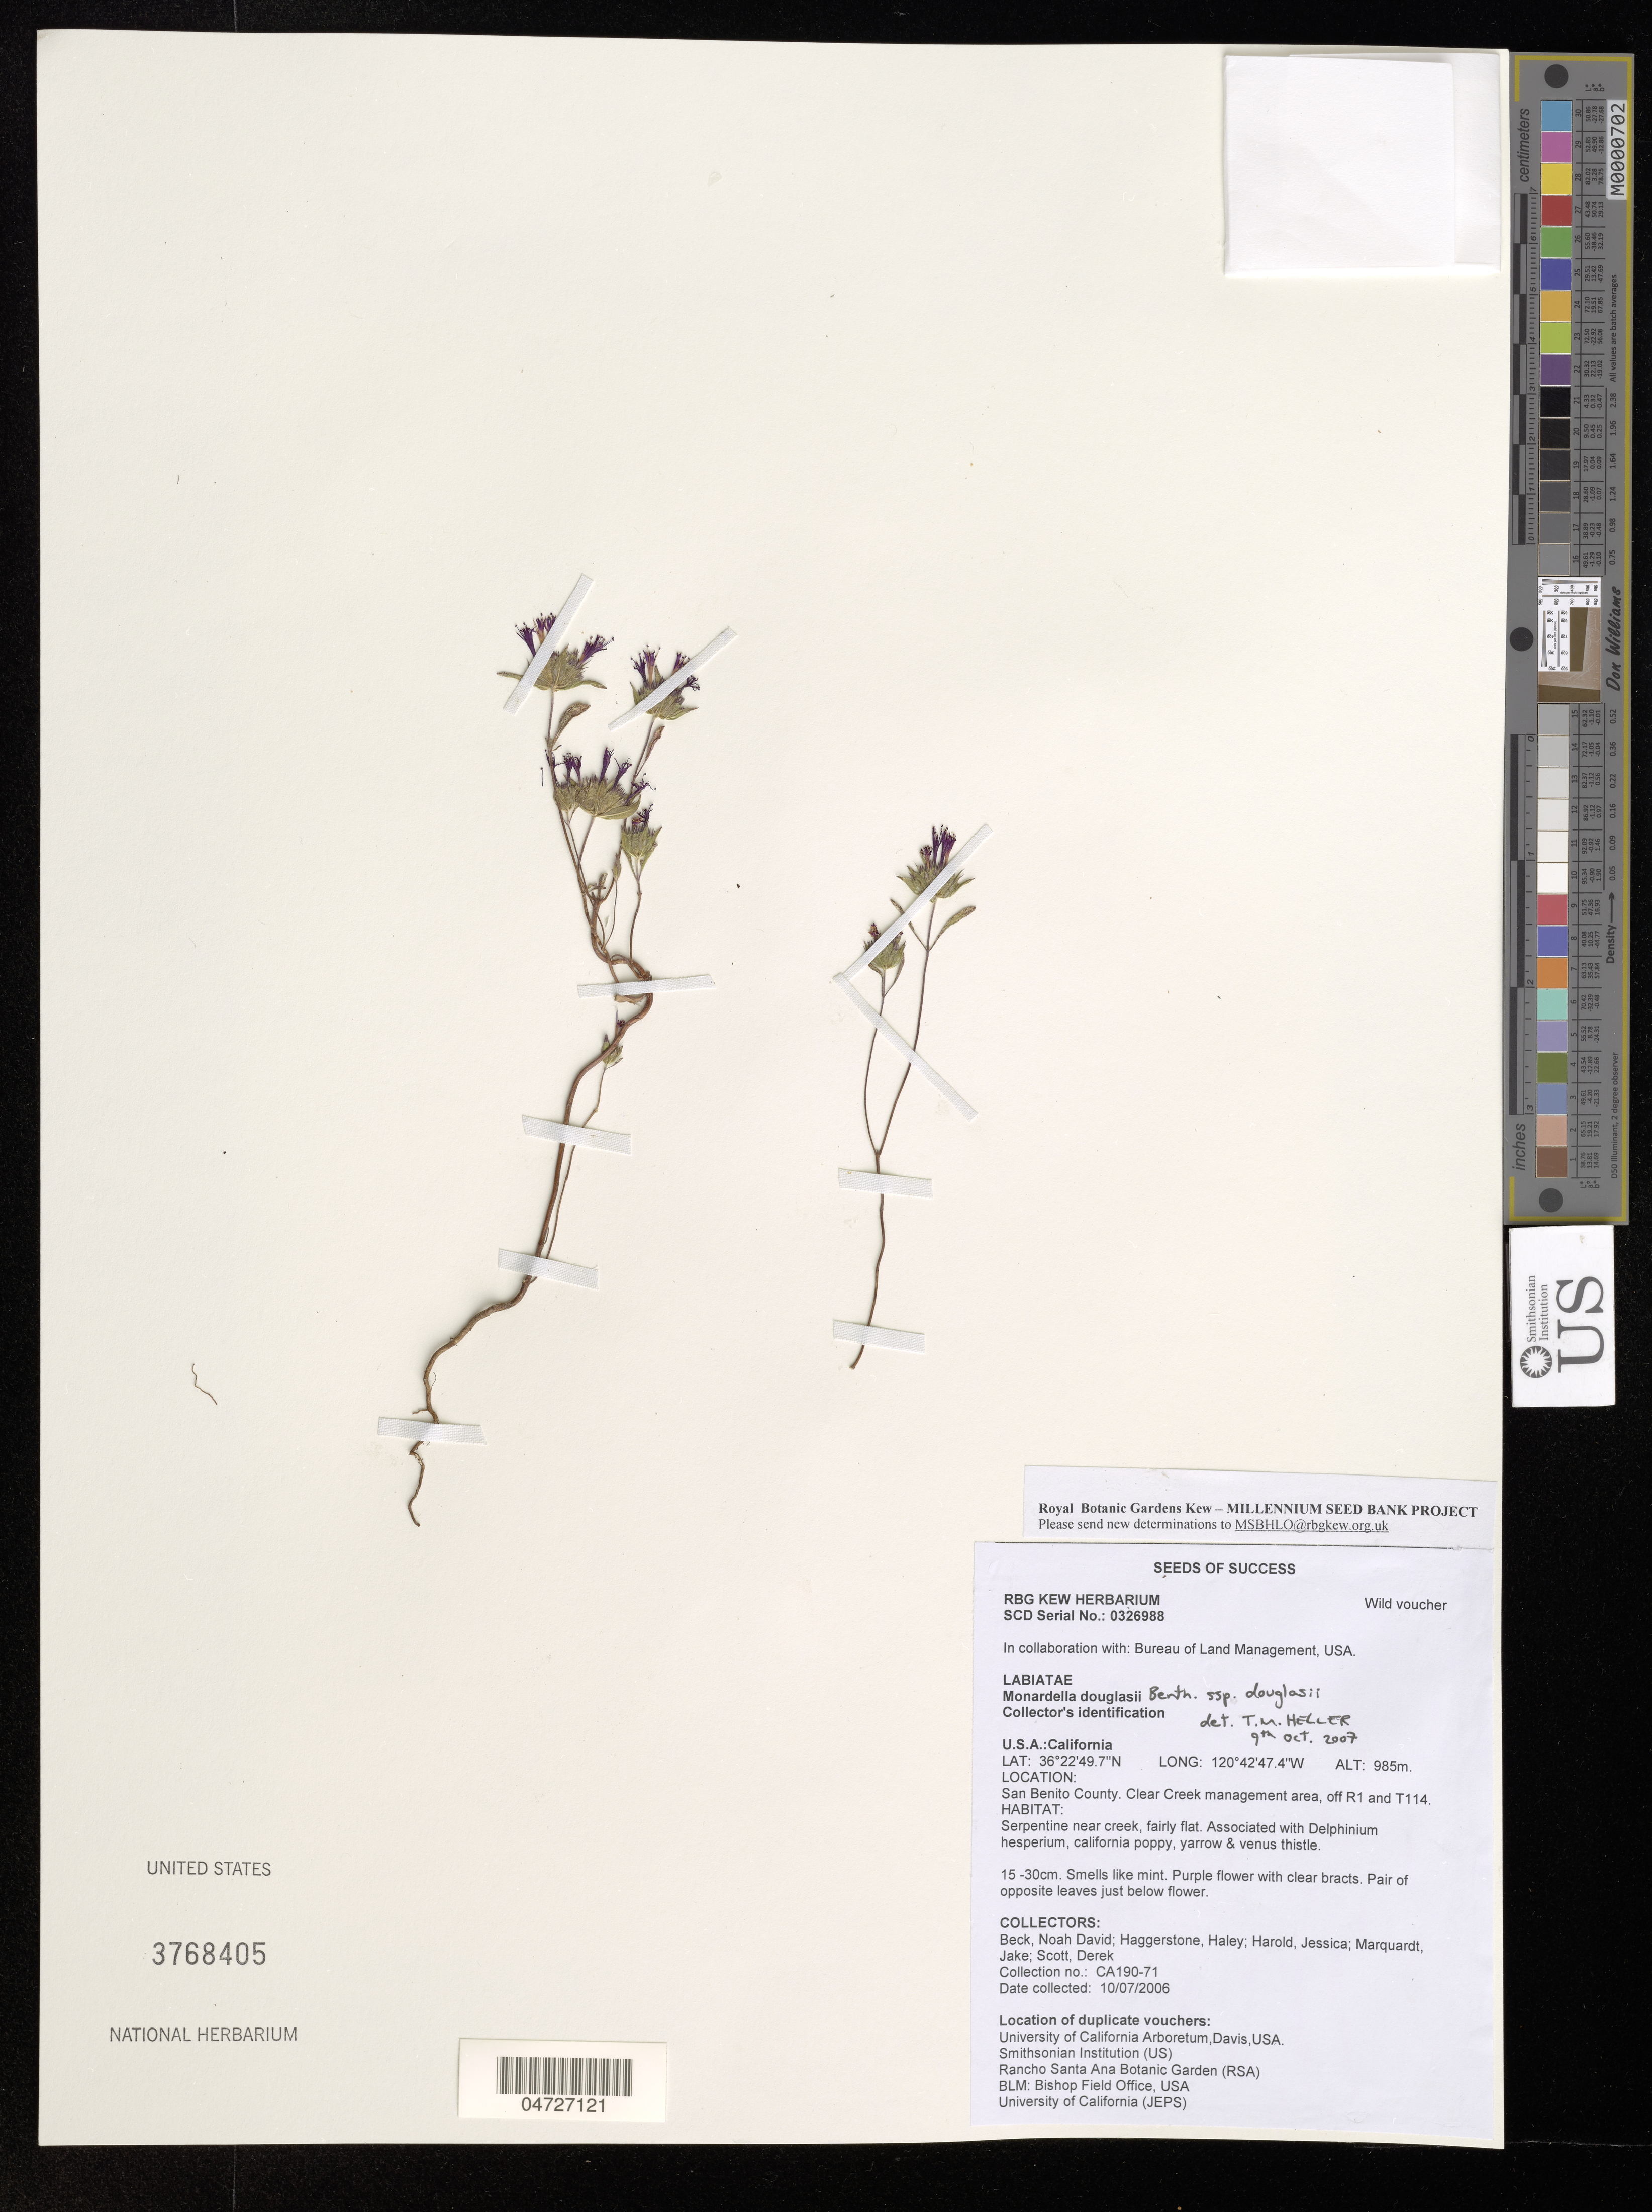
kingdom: Plantae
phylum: Tracheophyta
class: Magnoliopsida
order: Lamiales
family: Lamiaceae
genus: Monardella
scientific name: Monardella douglasii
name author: Benth.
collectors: N. Beck, H. Haggerstone, J. Harold, J. Marquardt & D. Scott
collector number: CA190-71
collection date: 2006-07-10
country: United States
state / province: California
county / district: San Benito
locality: San Benito County. Clear Creek management area, off R1 and T114.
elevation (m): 985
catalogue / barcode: US 3768405